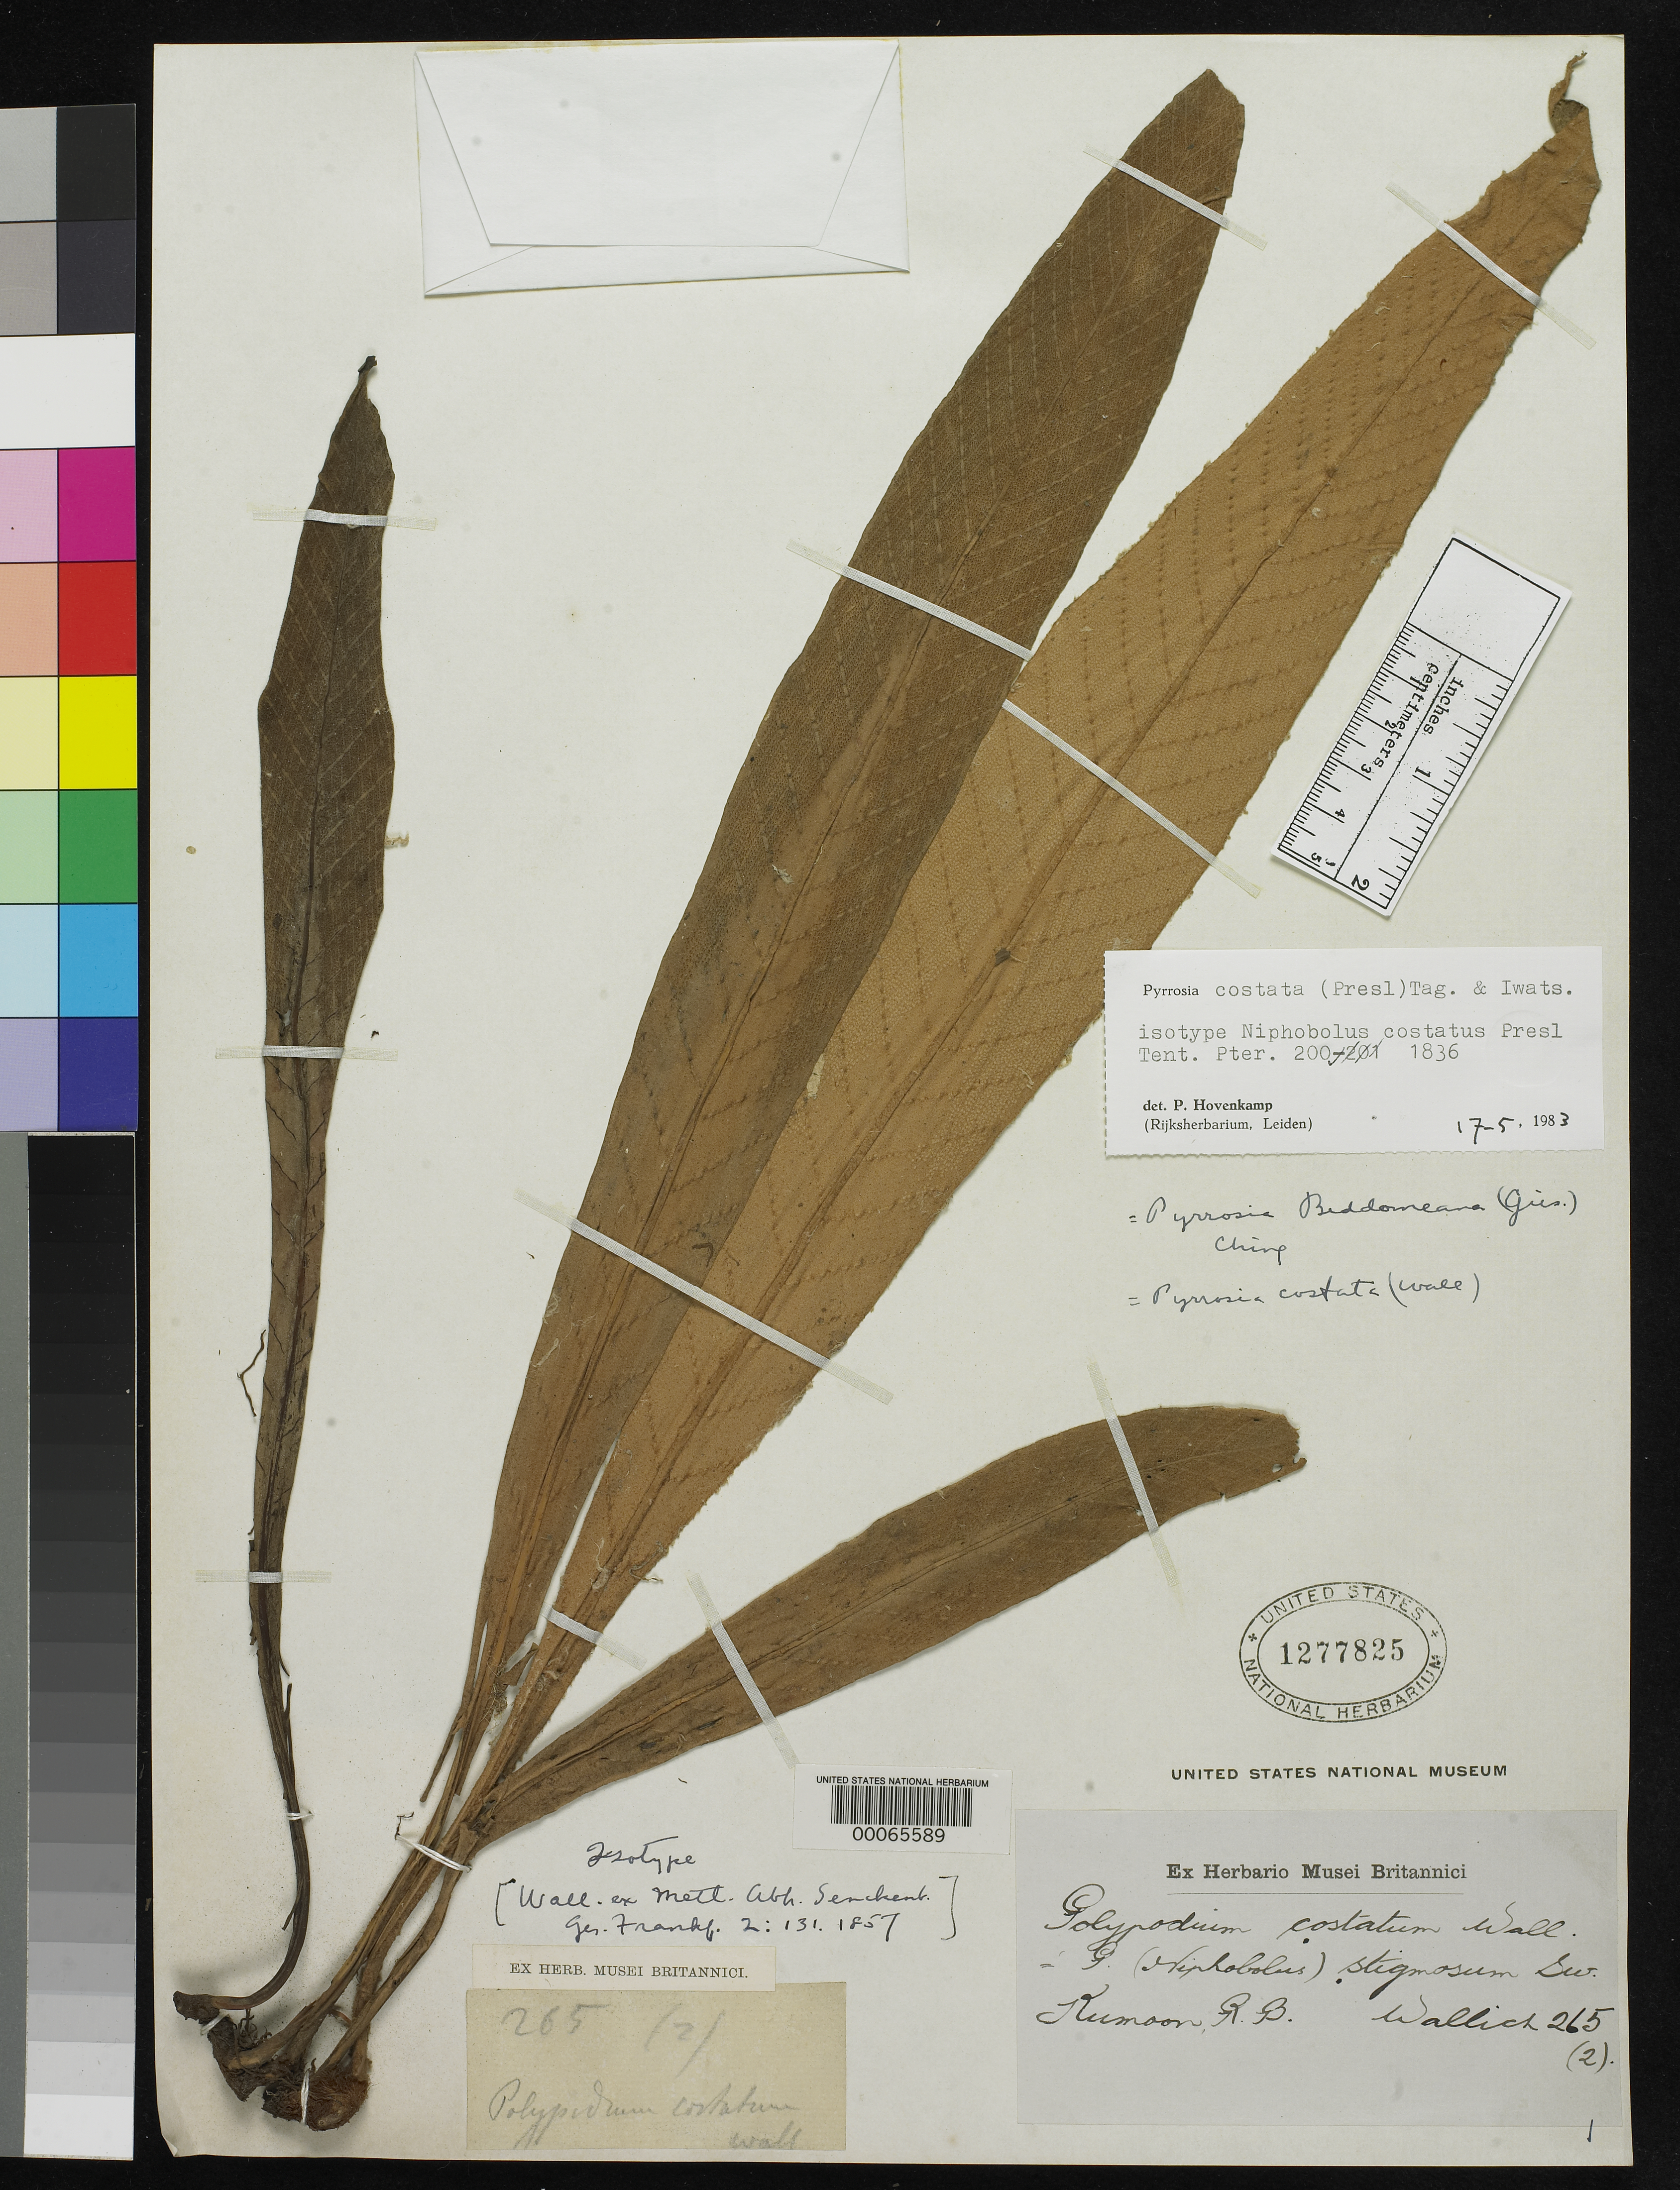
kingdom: Plantae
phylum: Tracheophyta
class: Polypodiopsida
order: Polypodiales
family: Polypodiaceae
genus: Niphobolus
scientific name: Niphobolus costatus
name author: C. Presl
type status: Type Collection; Possible Type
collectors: N. Wallich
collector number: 265 (2)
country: India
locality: Kumoon, R.B. [=Kumaon? on another Wallich specimen, "Kumoon R. Blinkworth"; = collector?]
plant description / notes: Note that "Polypodium costatum" based on Wallich 265 (nom. nud., in Numer. List) consists of 3 separate elements. This element is "Kumoon R.B." [=Kumaon, India? "R.B." =R. Blinkworth on another Wallich specimen; collector?]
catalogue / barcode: US 1277825